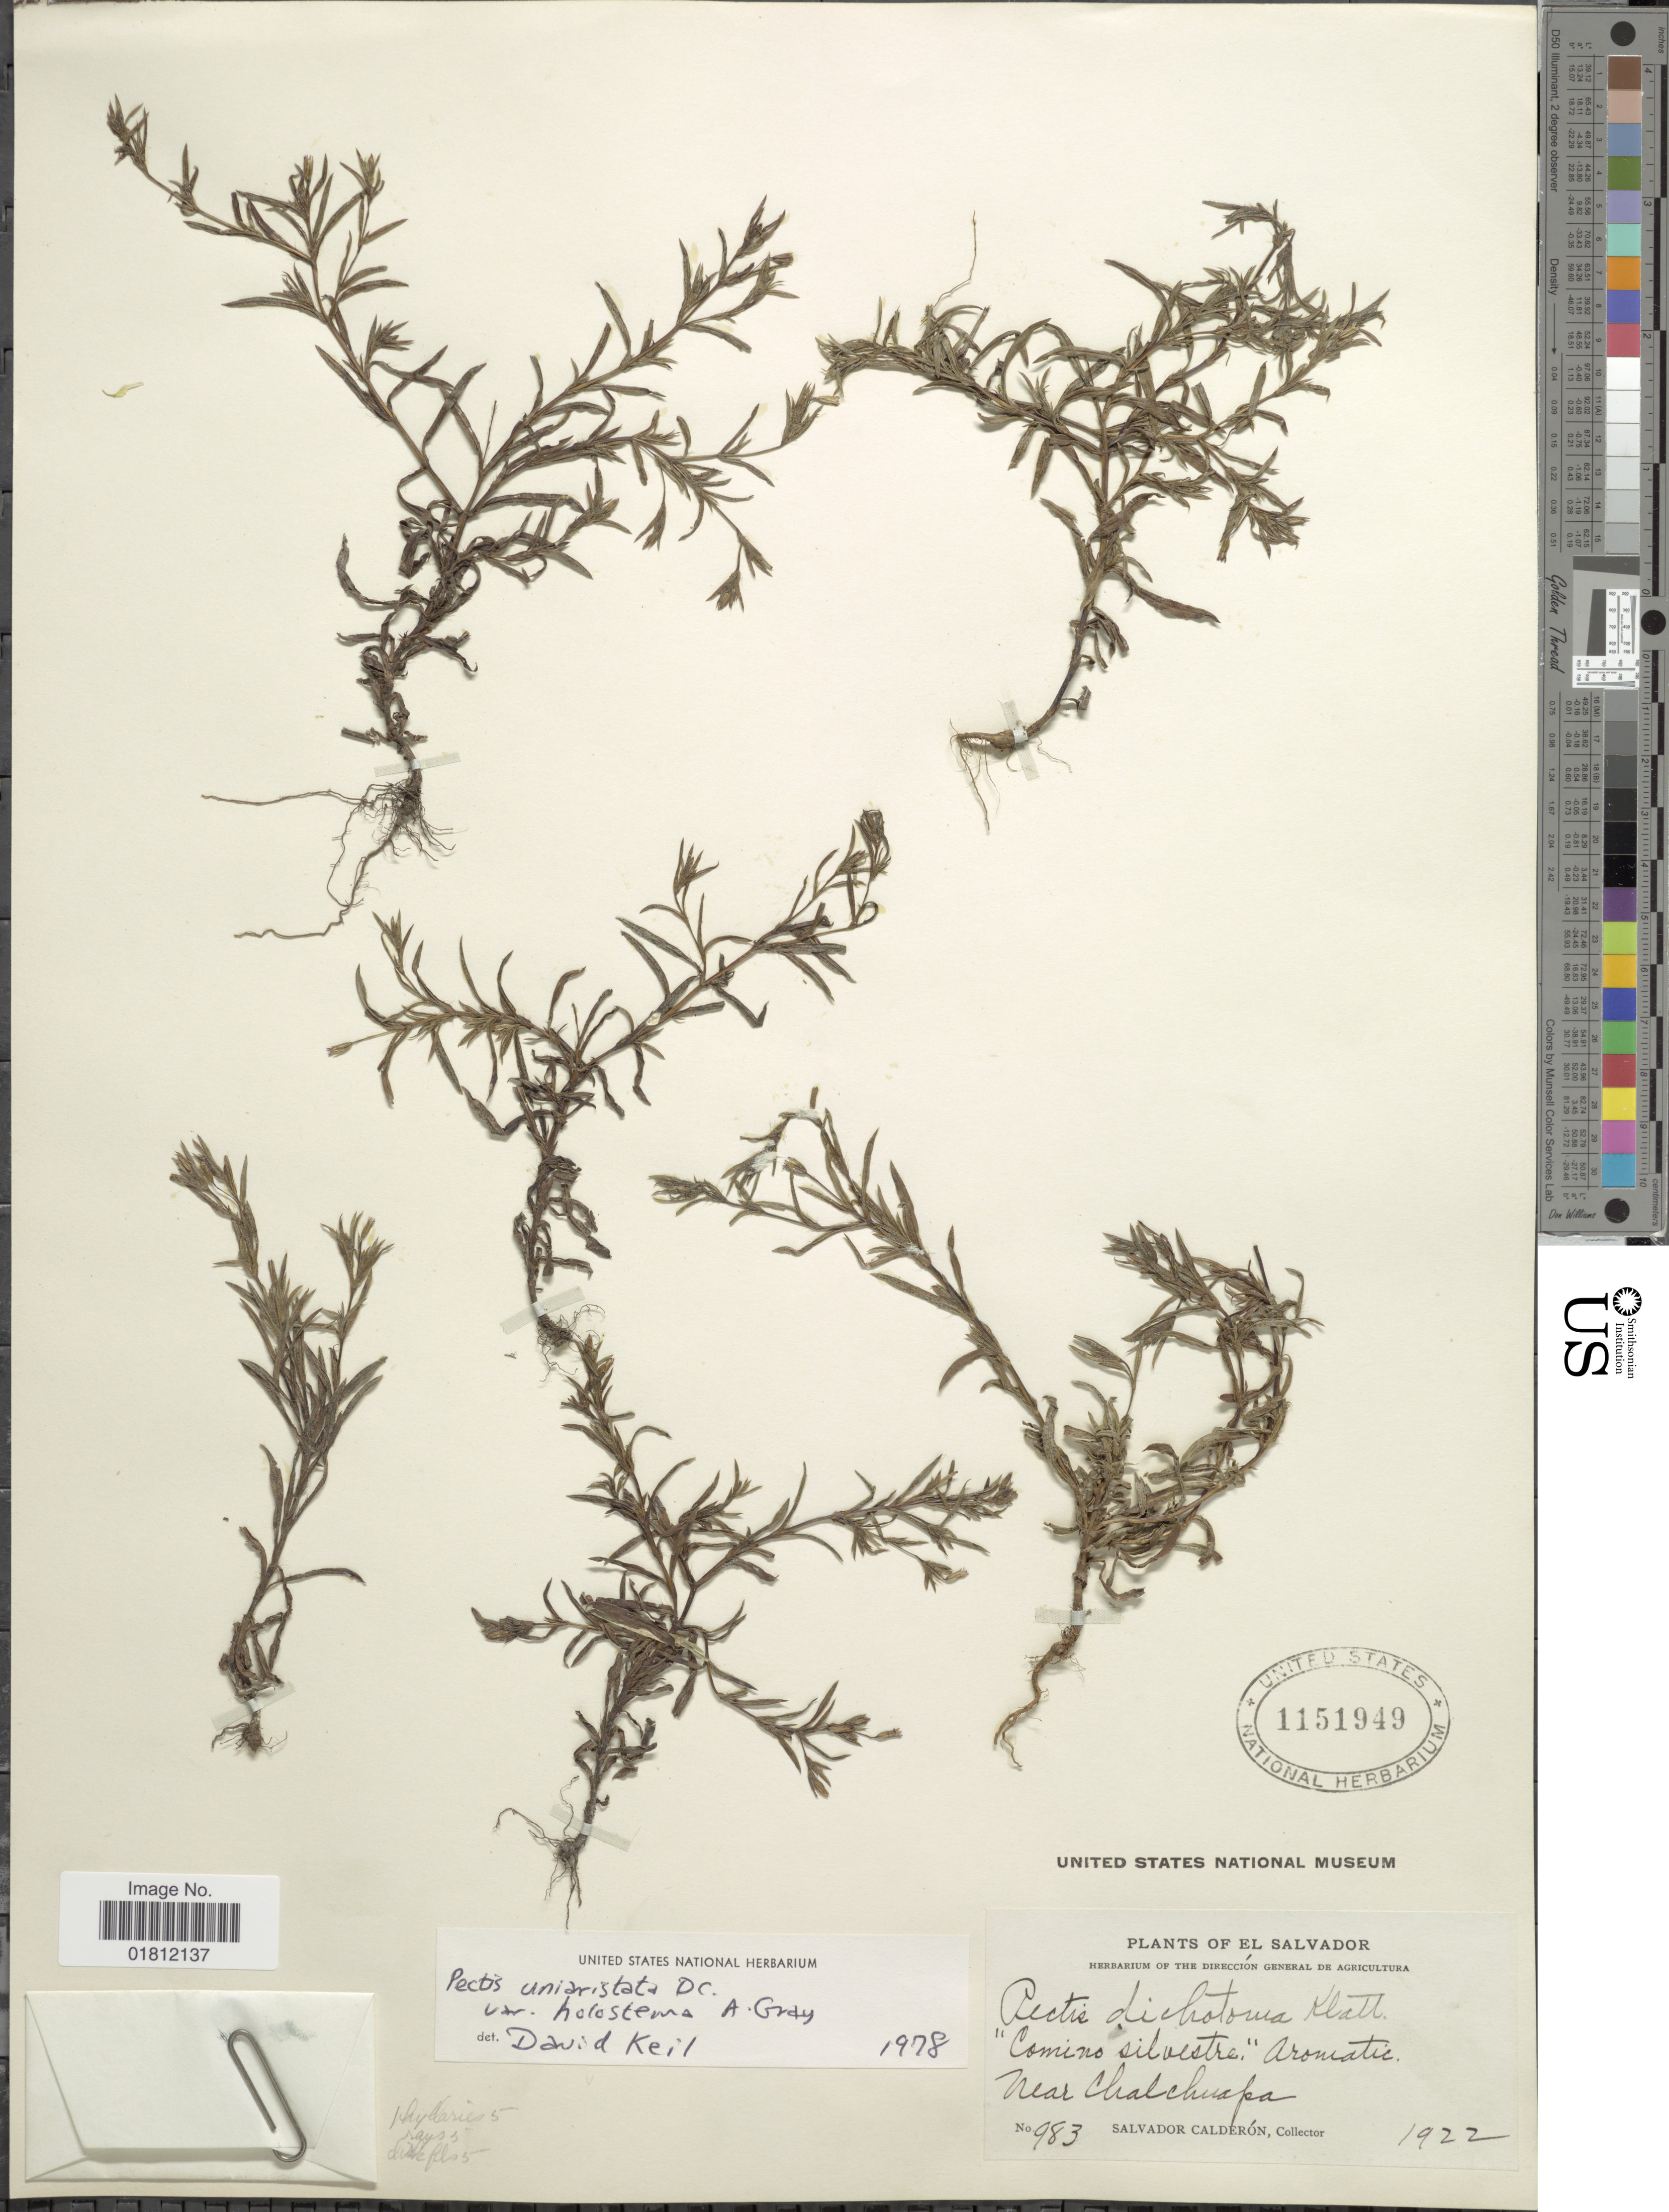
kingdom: Plantae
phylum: Tracheophyta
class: Magnoliopsida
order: Asterales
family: Asteraceae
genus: Pectis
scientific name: Pectis uniaristata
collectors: S. Calderón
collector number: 983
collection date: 1922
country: El Salvador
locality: Near Chalchuapa.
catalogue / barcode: US 1151949